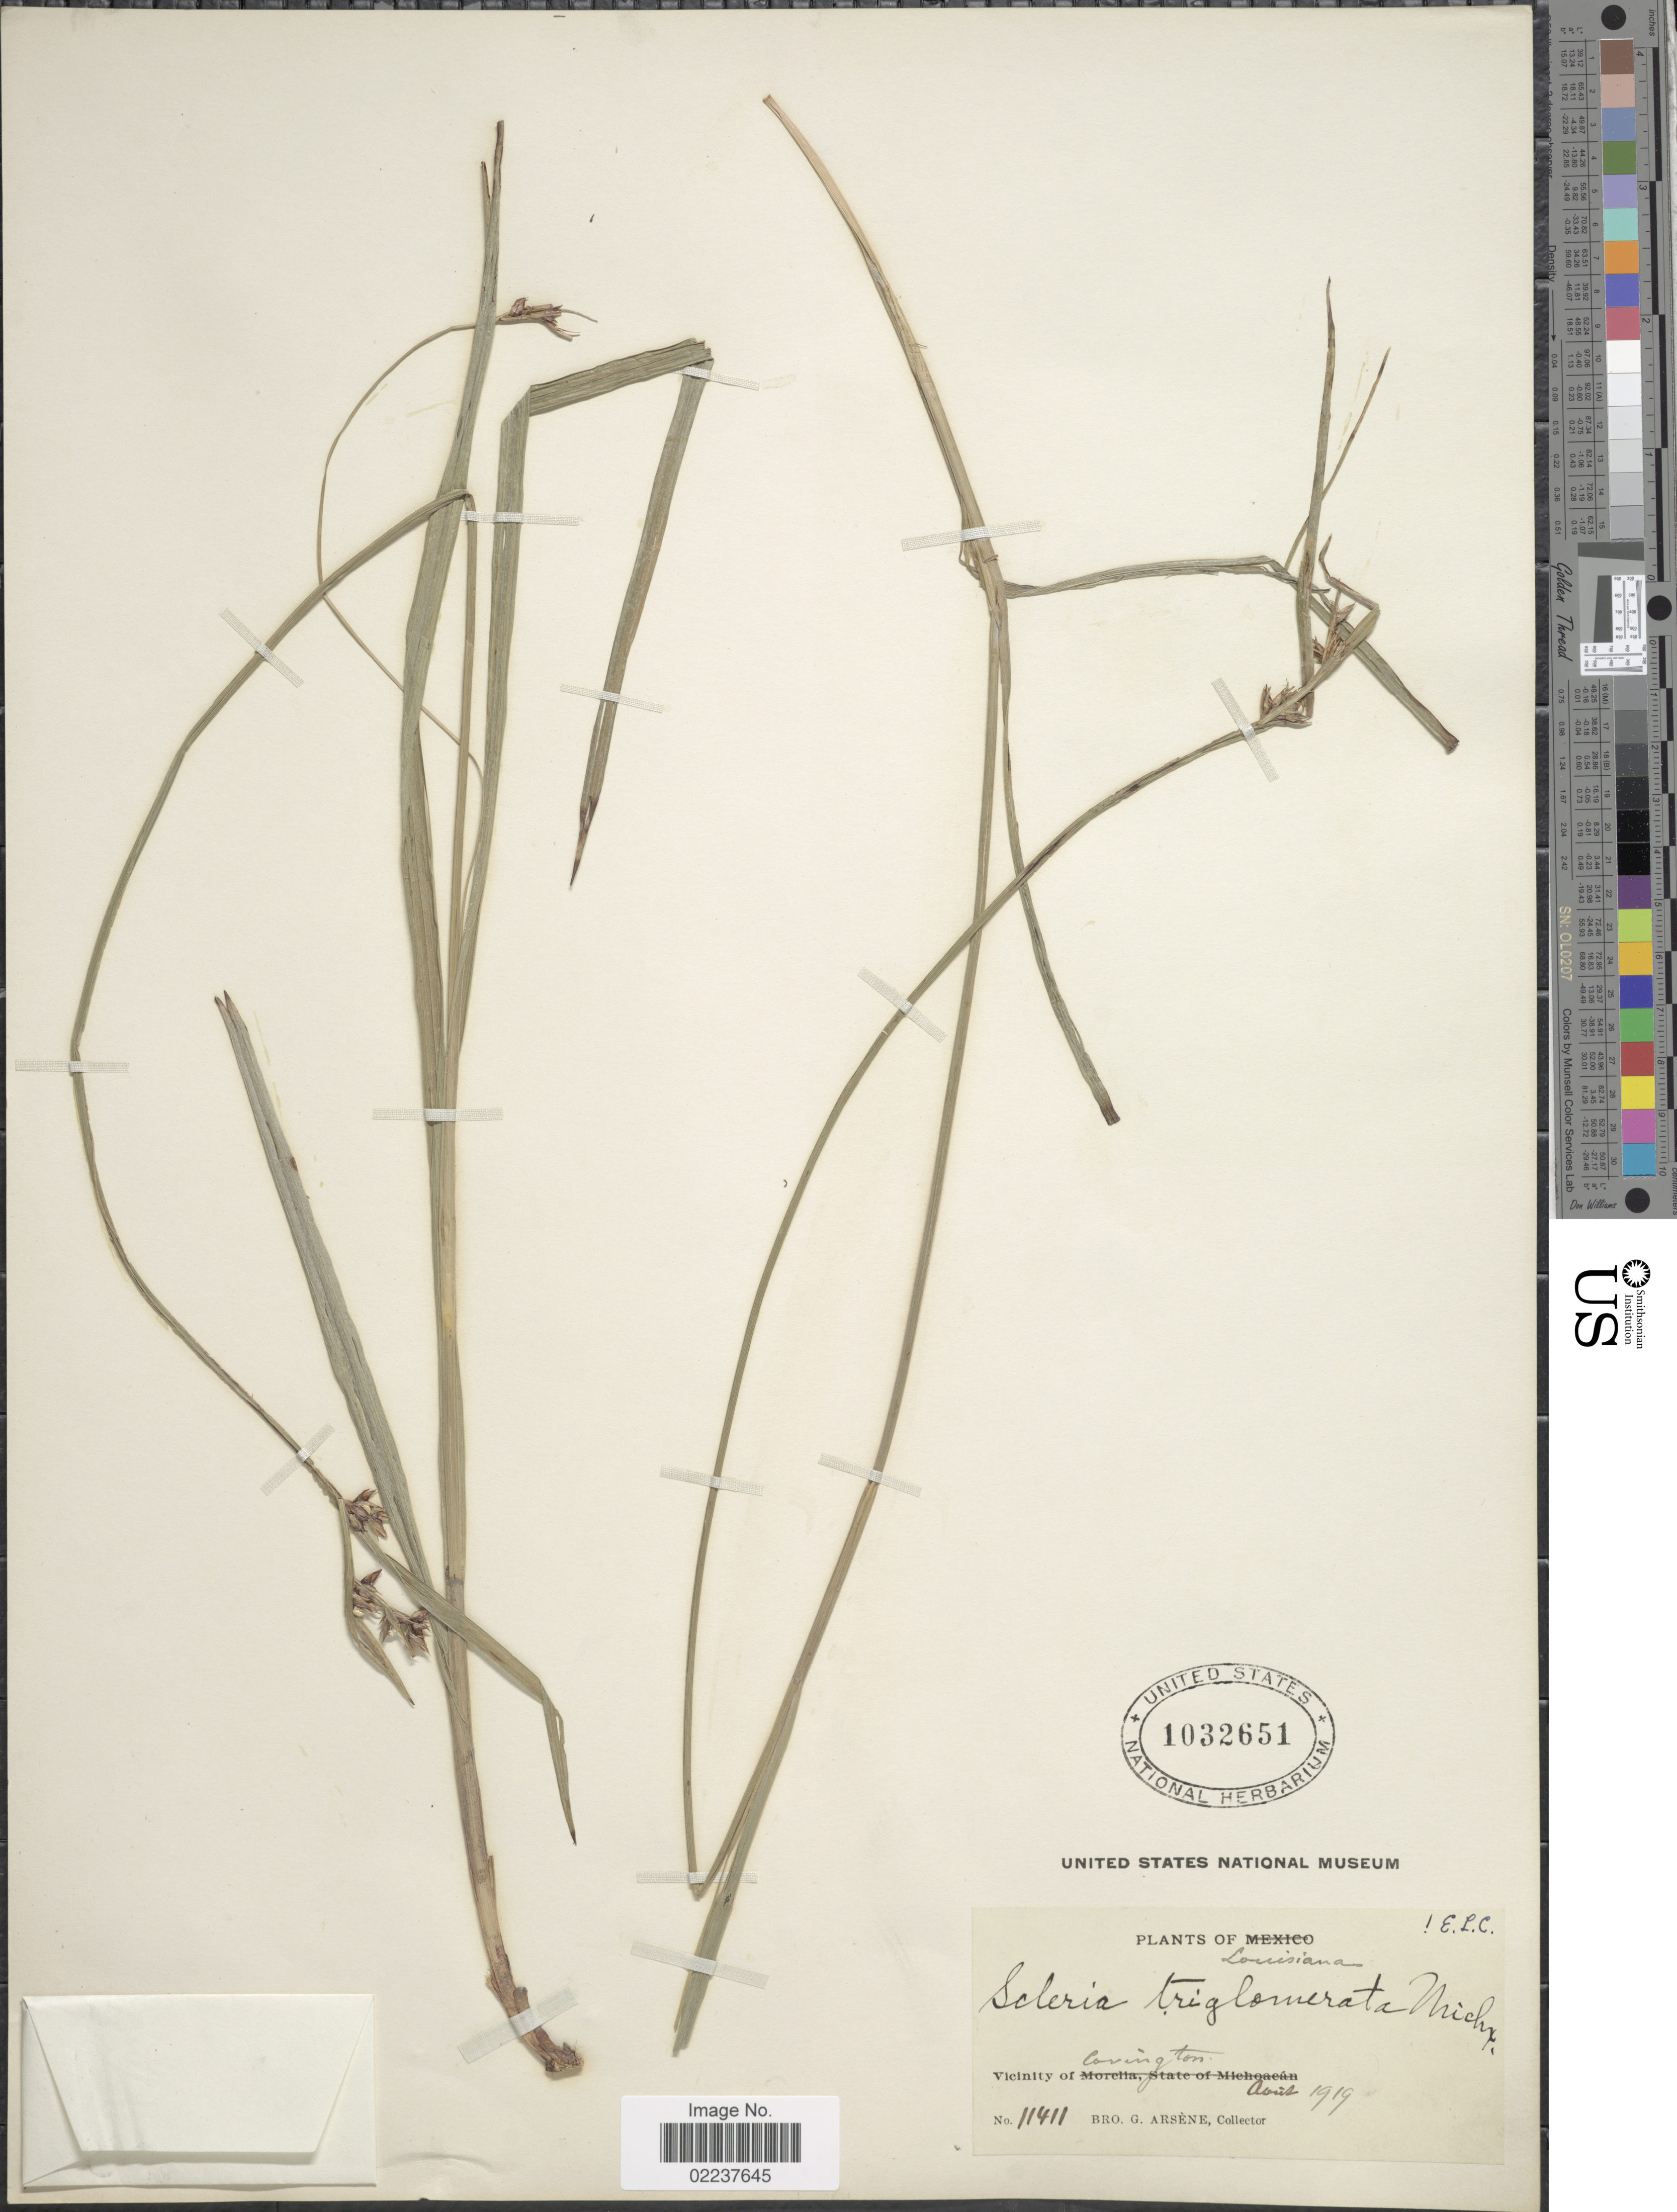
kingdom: Plantae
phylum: Tracheophyta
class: Liliopsida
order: Poales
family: Cyperaceae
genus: Scleria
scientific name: Scleria triglomerata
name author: Michx.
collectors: Bro. G. Arsène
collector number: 11411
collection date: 1919-08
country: United States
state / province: Louisiana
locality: Vicinity of Covington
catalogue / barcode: US 1032651